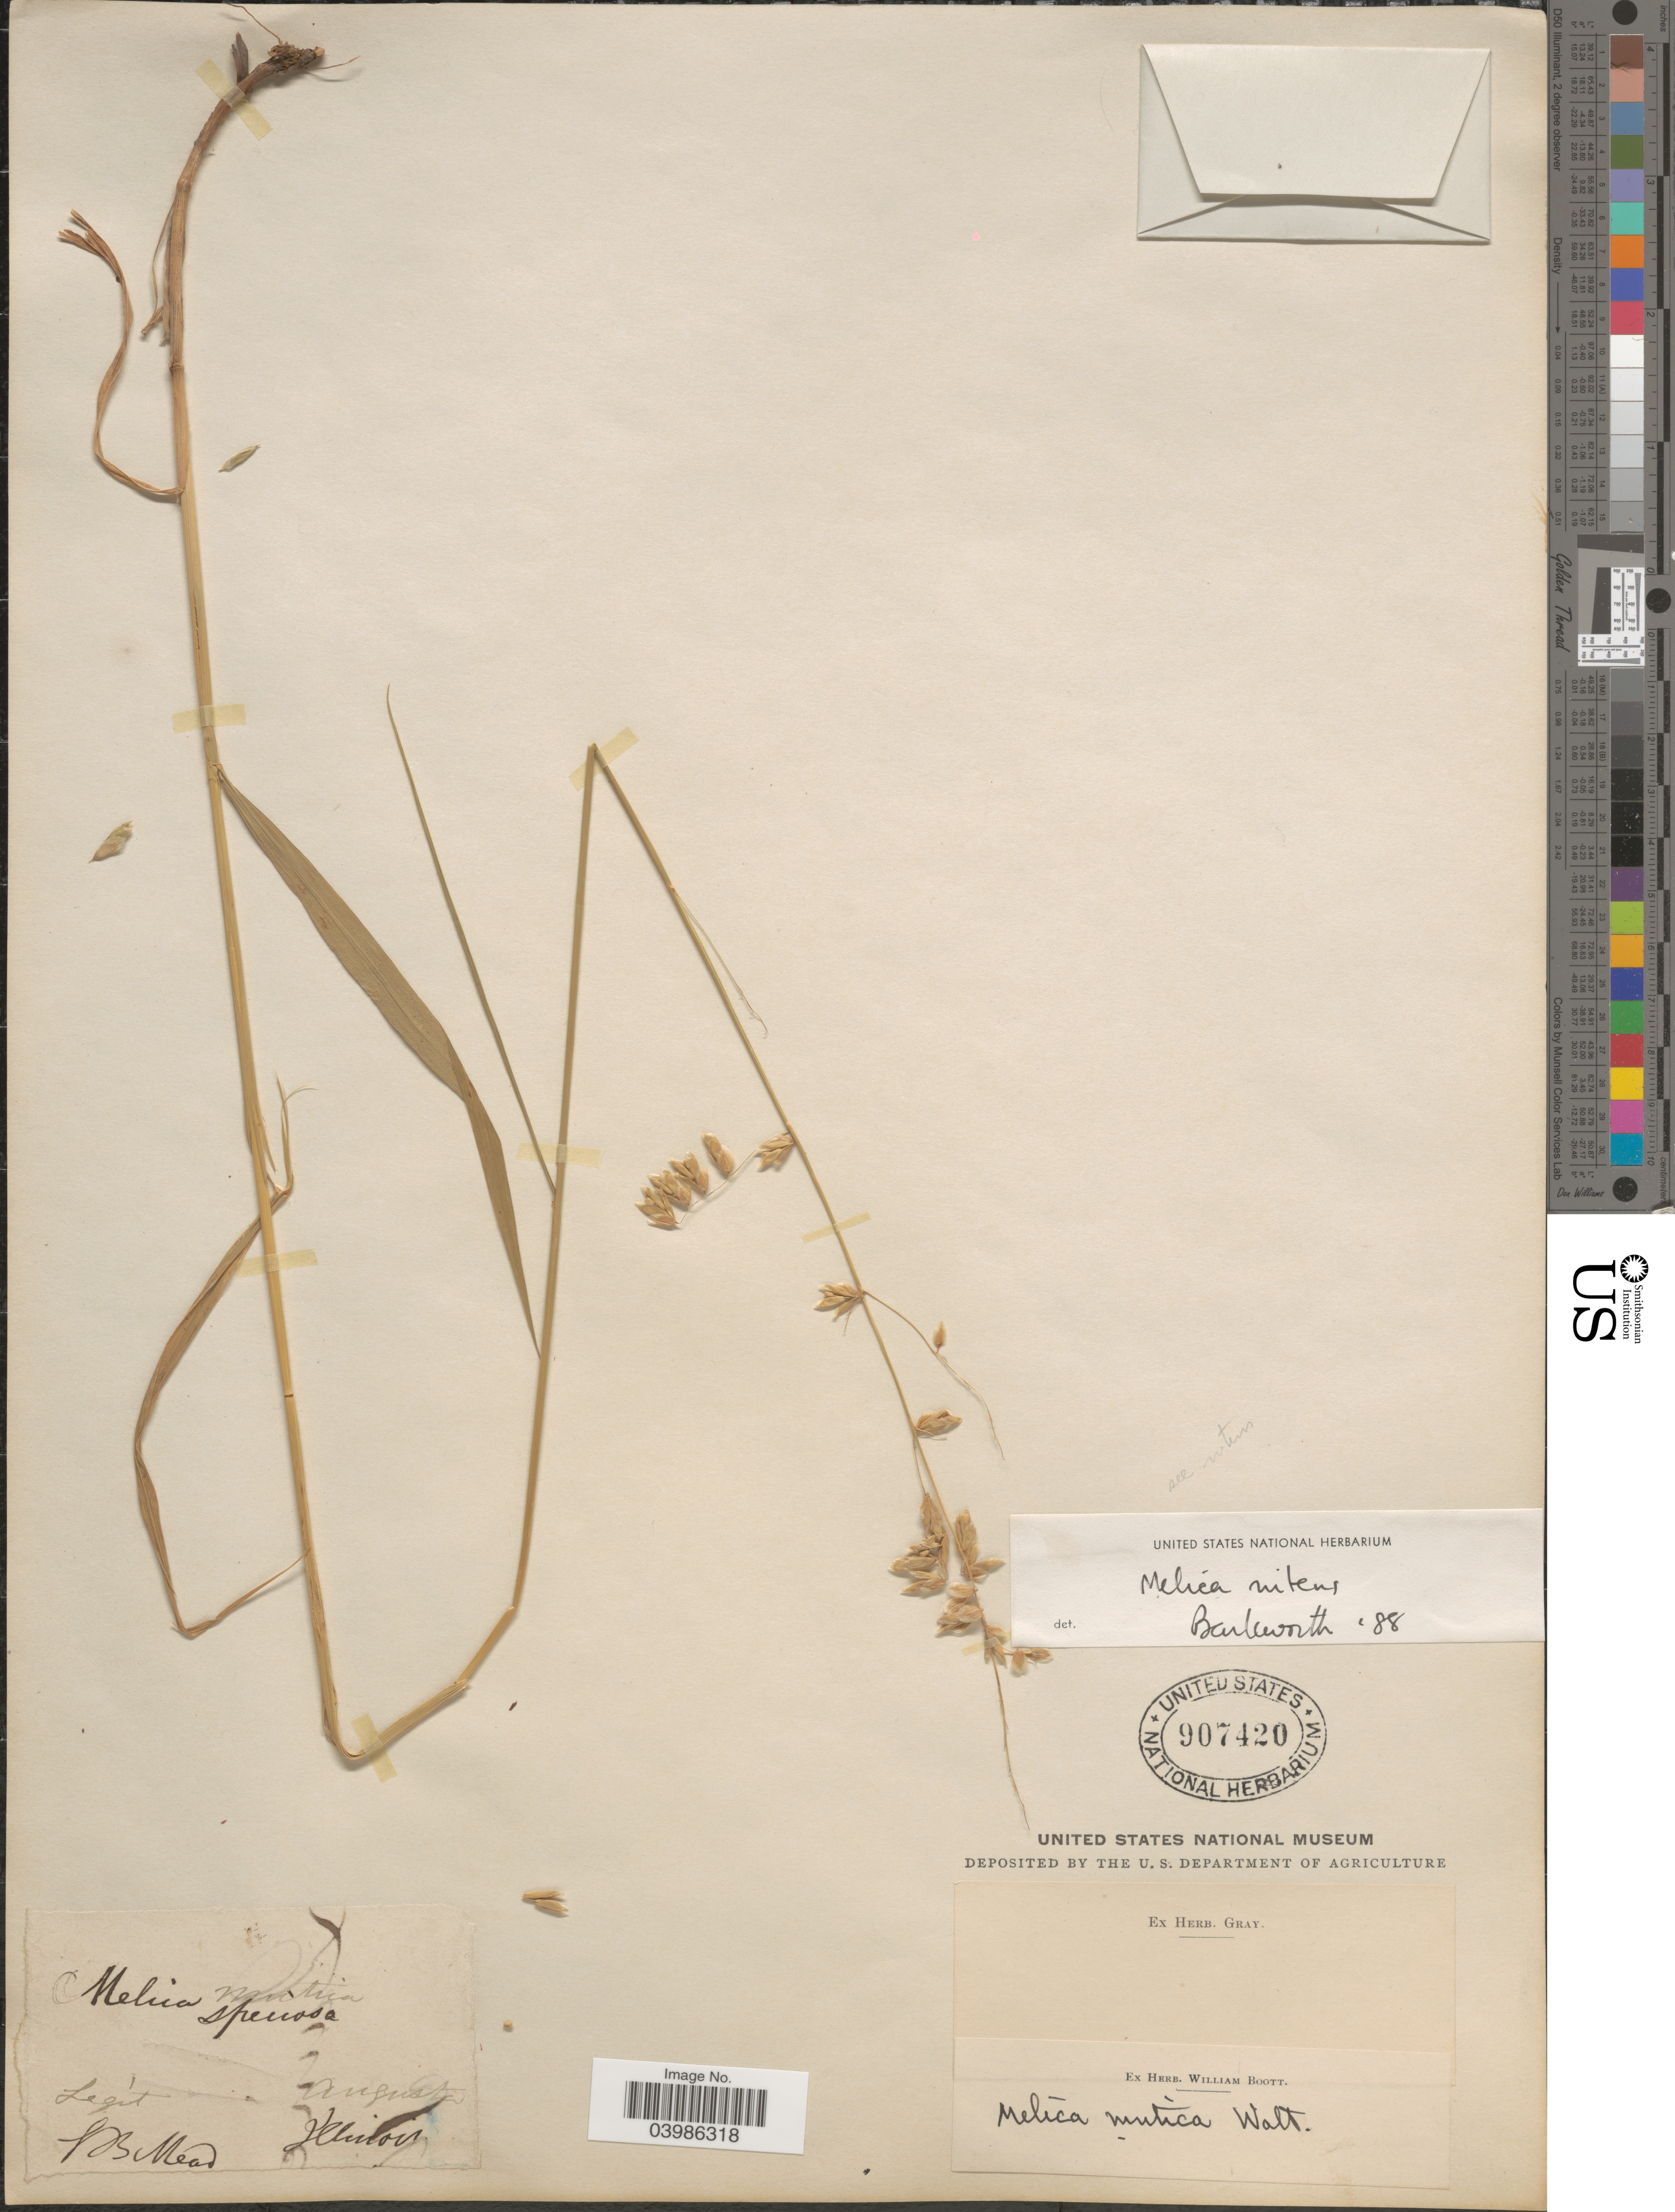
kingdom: Plantae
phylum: Tracheophyta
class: Liliopsida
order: Poales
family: Poaceae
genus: Melica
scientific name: Melica nitens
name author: (Scribn.) Nutt. ex Piper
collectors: S. Mead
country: United States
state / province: Illinois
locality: Augusta.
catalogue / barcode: US 907420